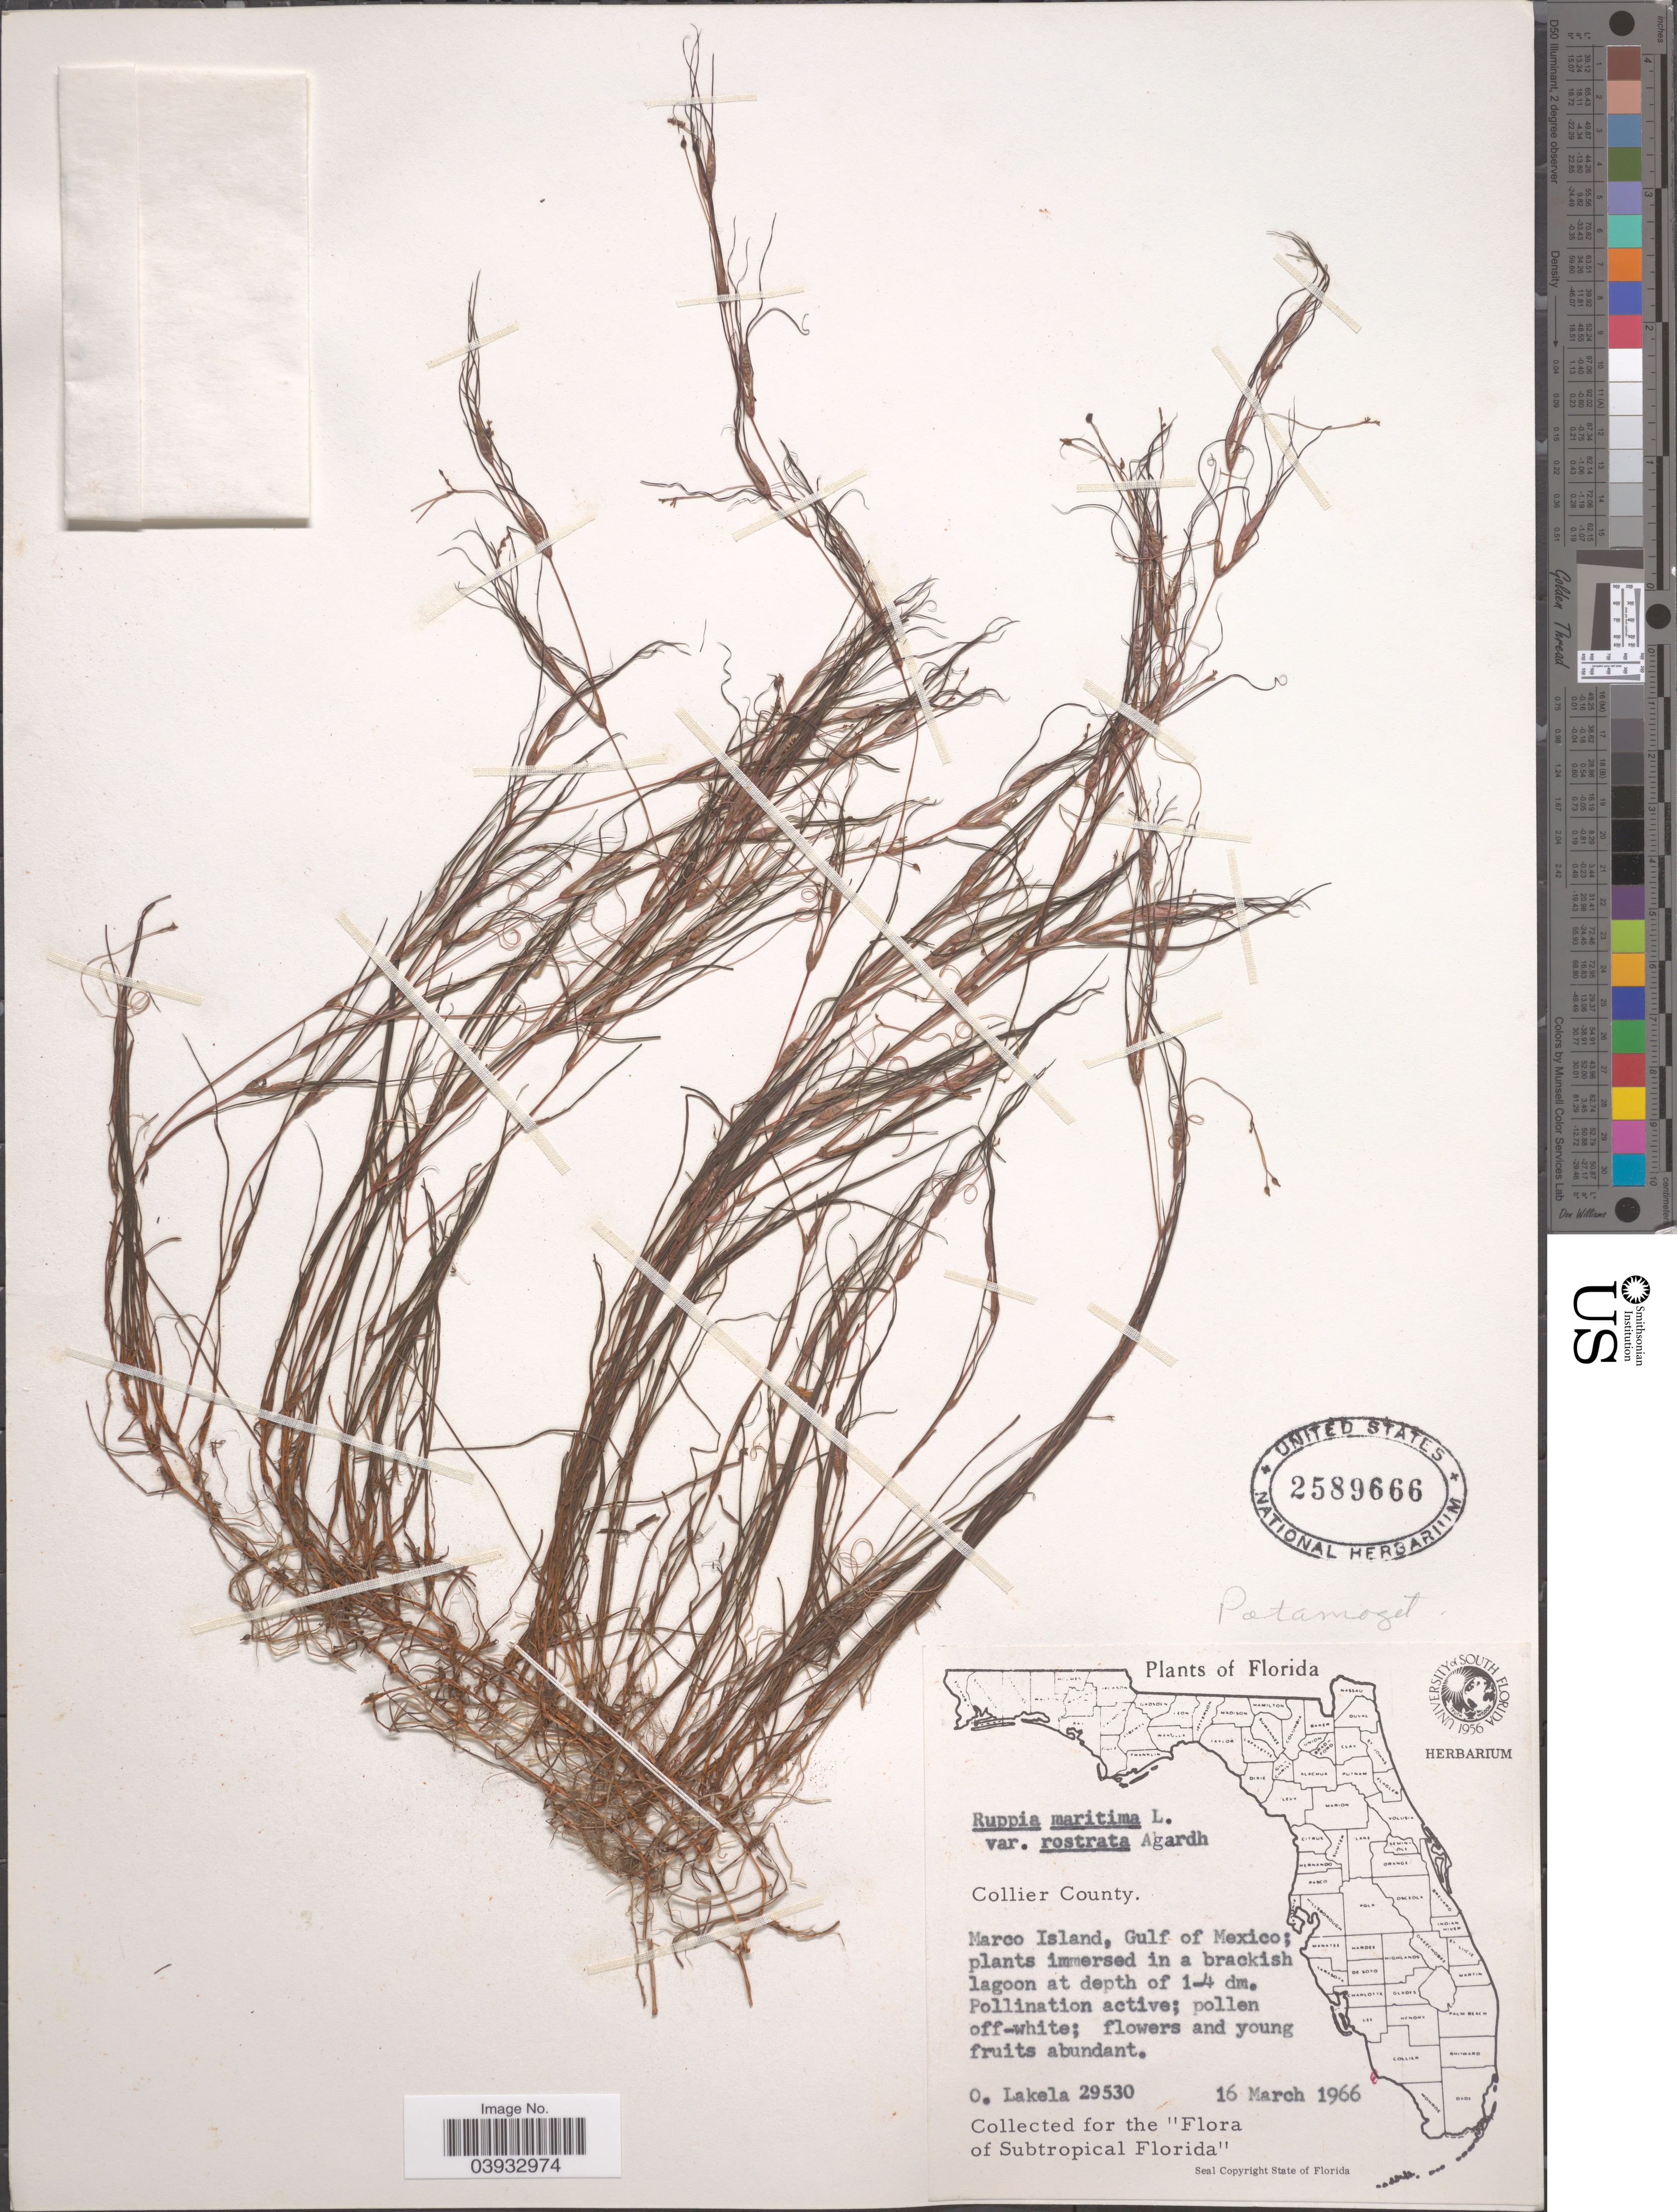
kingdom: Plantae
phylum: Tracheophyta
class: Liliopsida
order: Alismatales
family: Ruppiaceae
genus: Ruppia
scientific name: Ruppia maritima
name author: L.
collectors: O. Lakela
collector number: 29530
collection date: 1966-03-16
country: United States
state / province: Florida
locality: Collier County. Marco Island, Gulf of Mexico.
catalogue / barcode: US 2589666